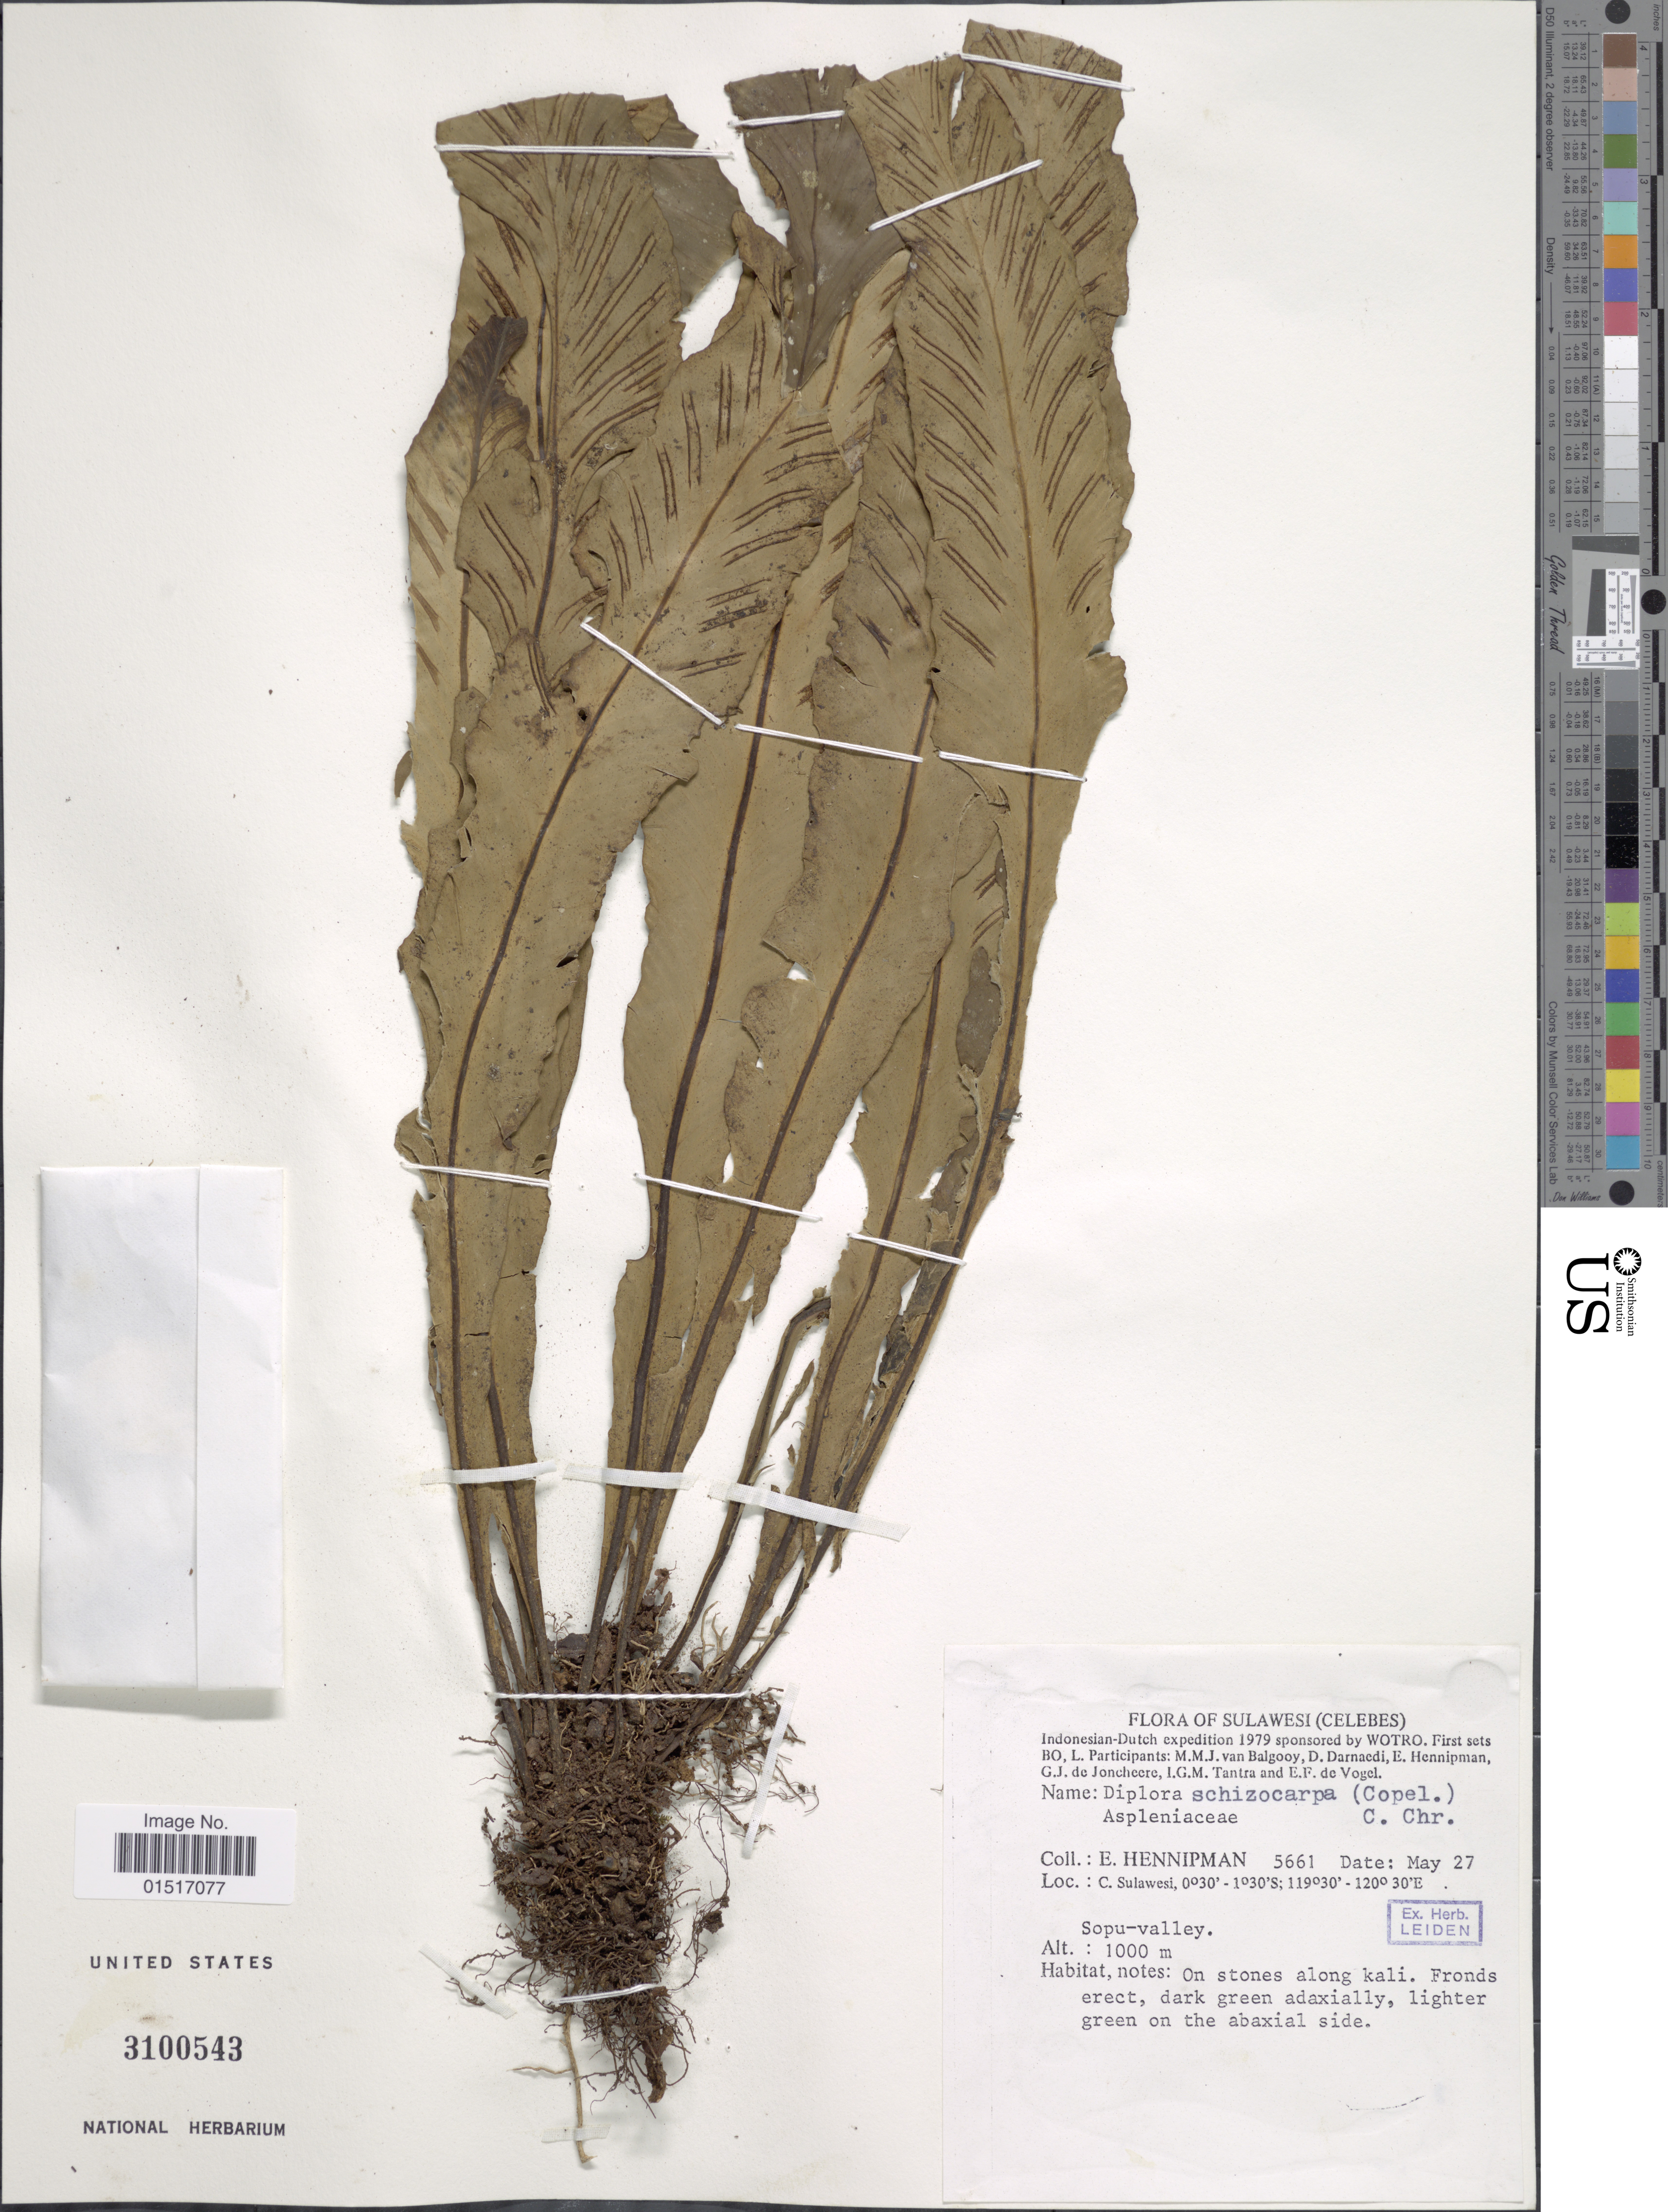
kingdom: Plantae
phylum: Tracheophyta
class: Polypodiopsida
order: Polypodiales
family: Aspleniaceae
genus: Asplenium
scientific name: Asplenium schizocarpum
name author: (Copel.) Copel.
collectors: E. Hennipman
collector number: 5661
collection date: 1979-05-27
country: Indonesia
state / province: Sulawesi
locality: Sulawesi (Celebes). C. Sulawesi. Sopu-valley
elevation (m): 1000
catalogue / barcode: US 3100543